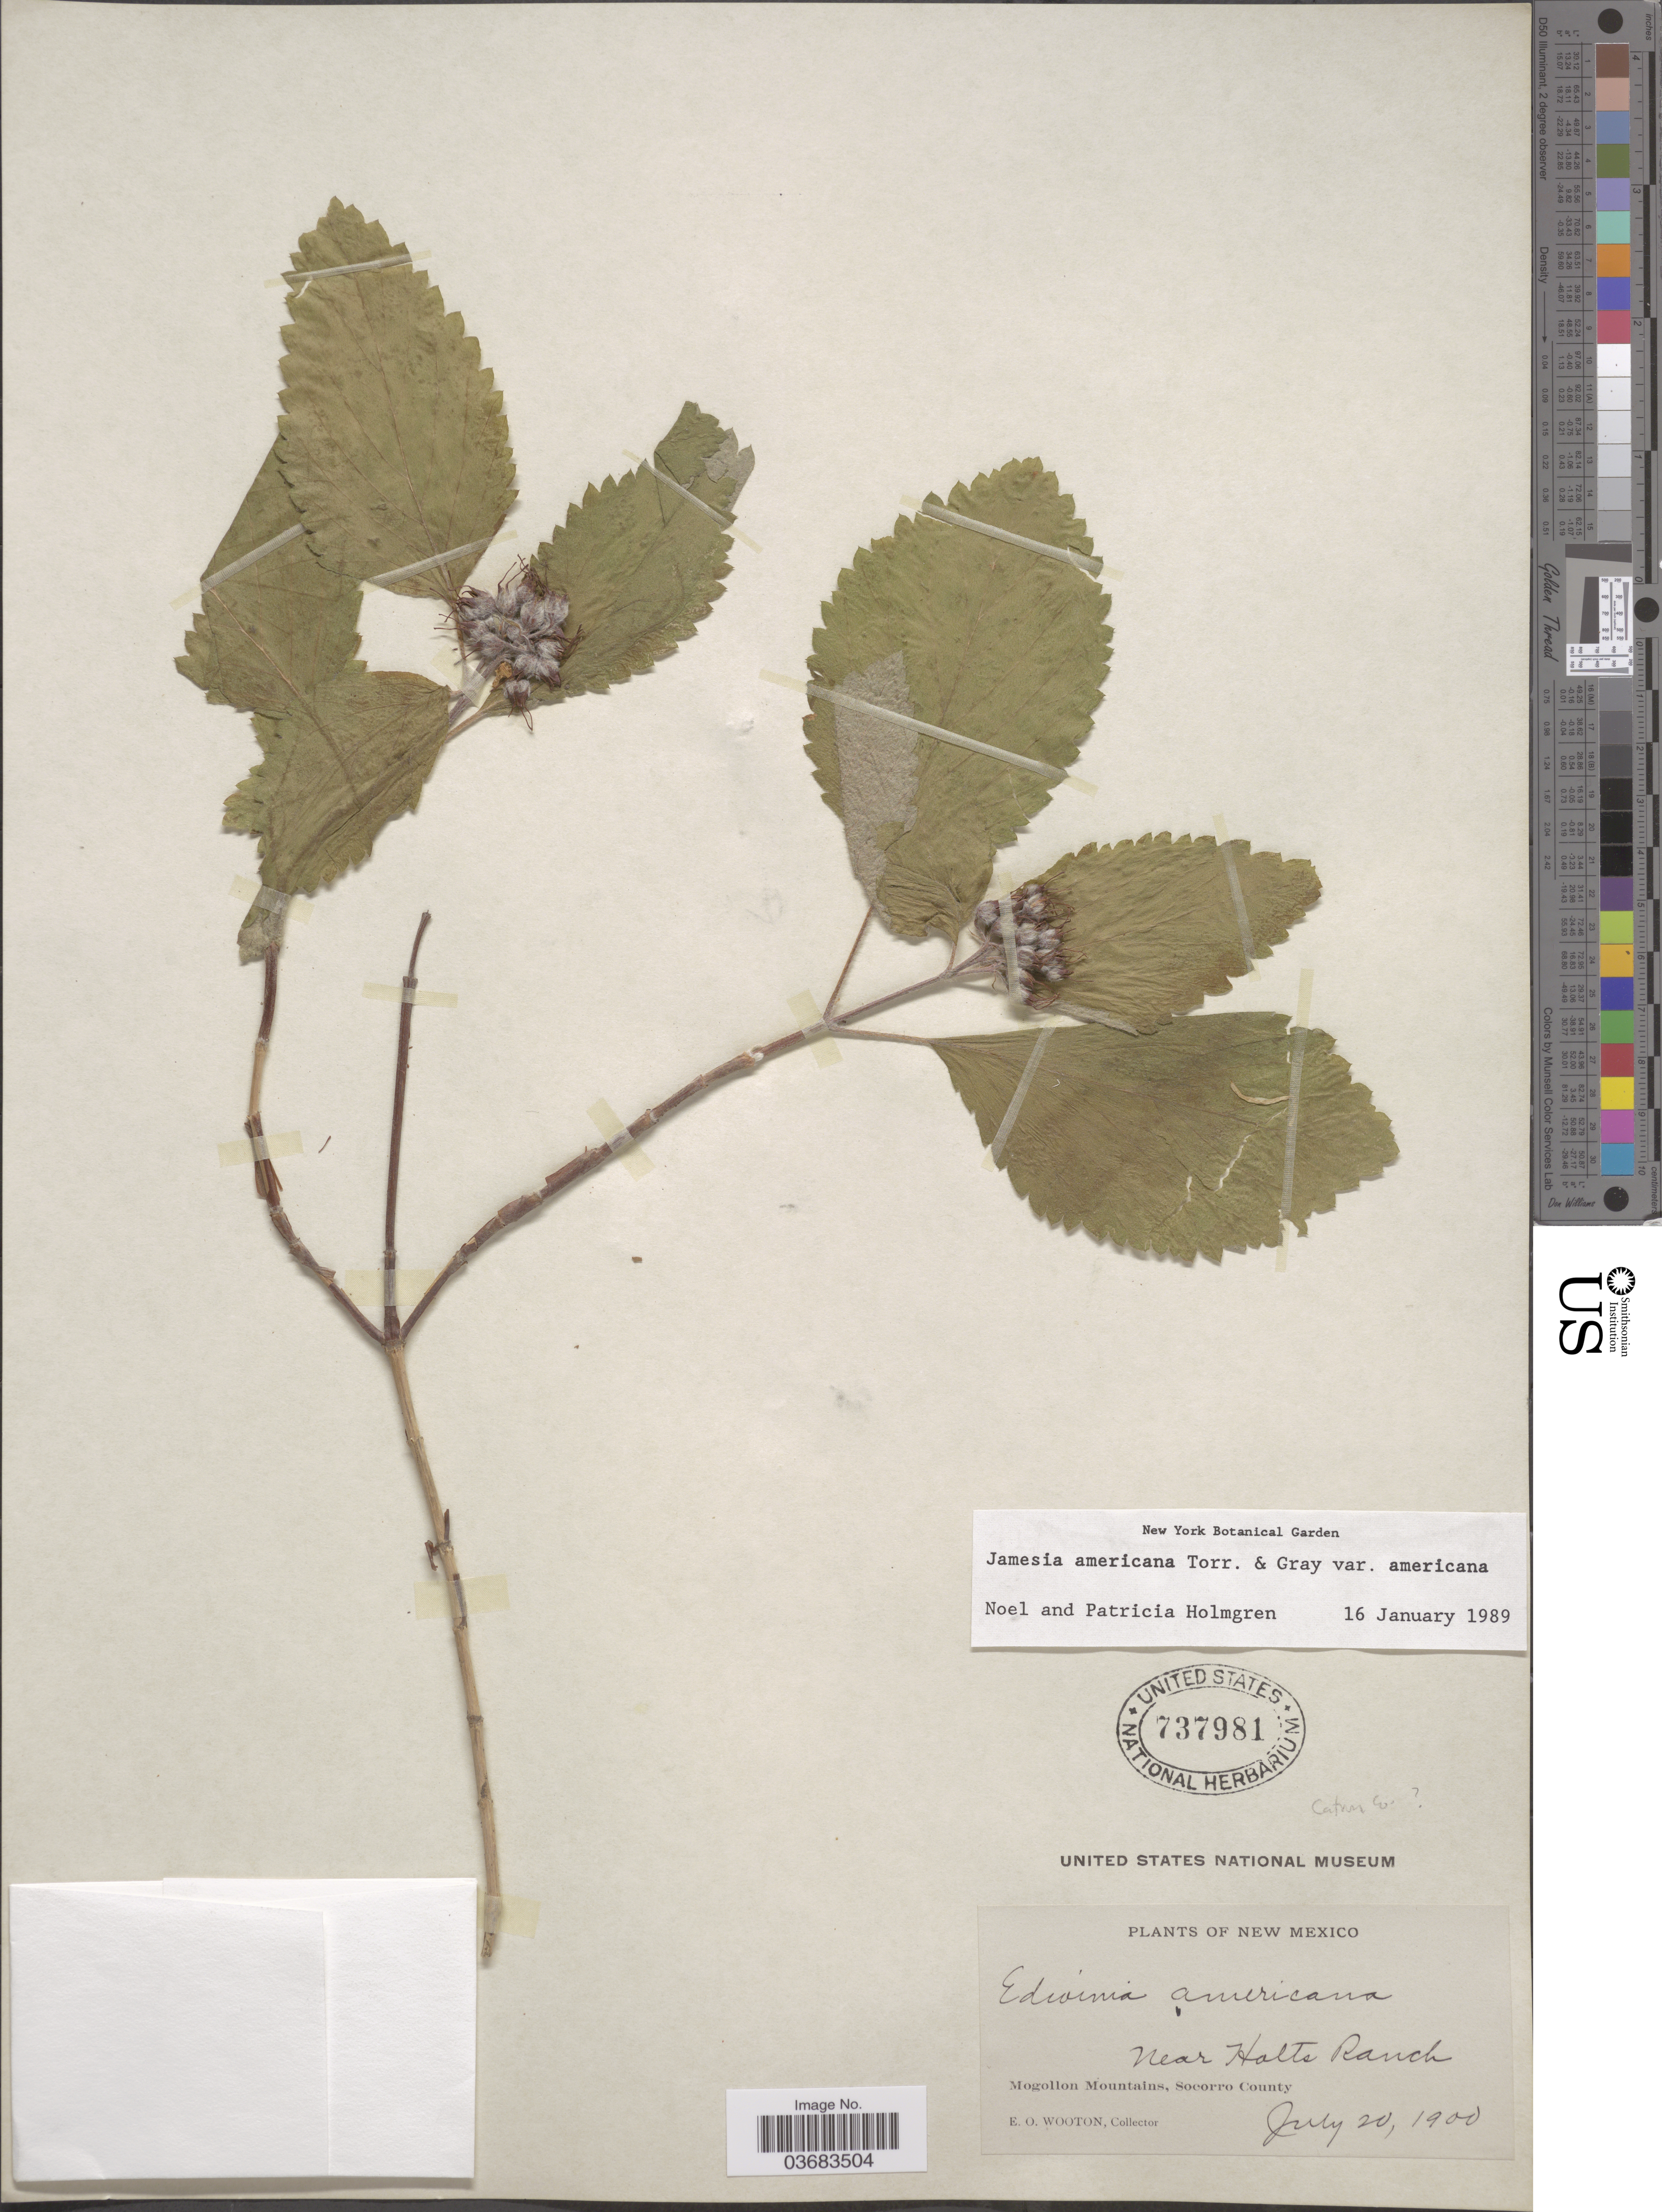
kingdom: Plantae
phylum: Tracheophyta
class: Magnoliopsida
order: Cornales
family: Hydrangeaceae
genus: Edwinia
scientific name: Edwinia americana var. americana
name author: (Torr. & A. Gray) A. Heller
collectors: E. O. Wooton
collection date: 1900-07-20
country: United States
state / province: New Mexico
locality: Catron Co. Near Holts Ranch. Mogollon Mountains, Socorro County.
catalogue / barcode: US 737981